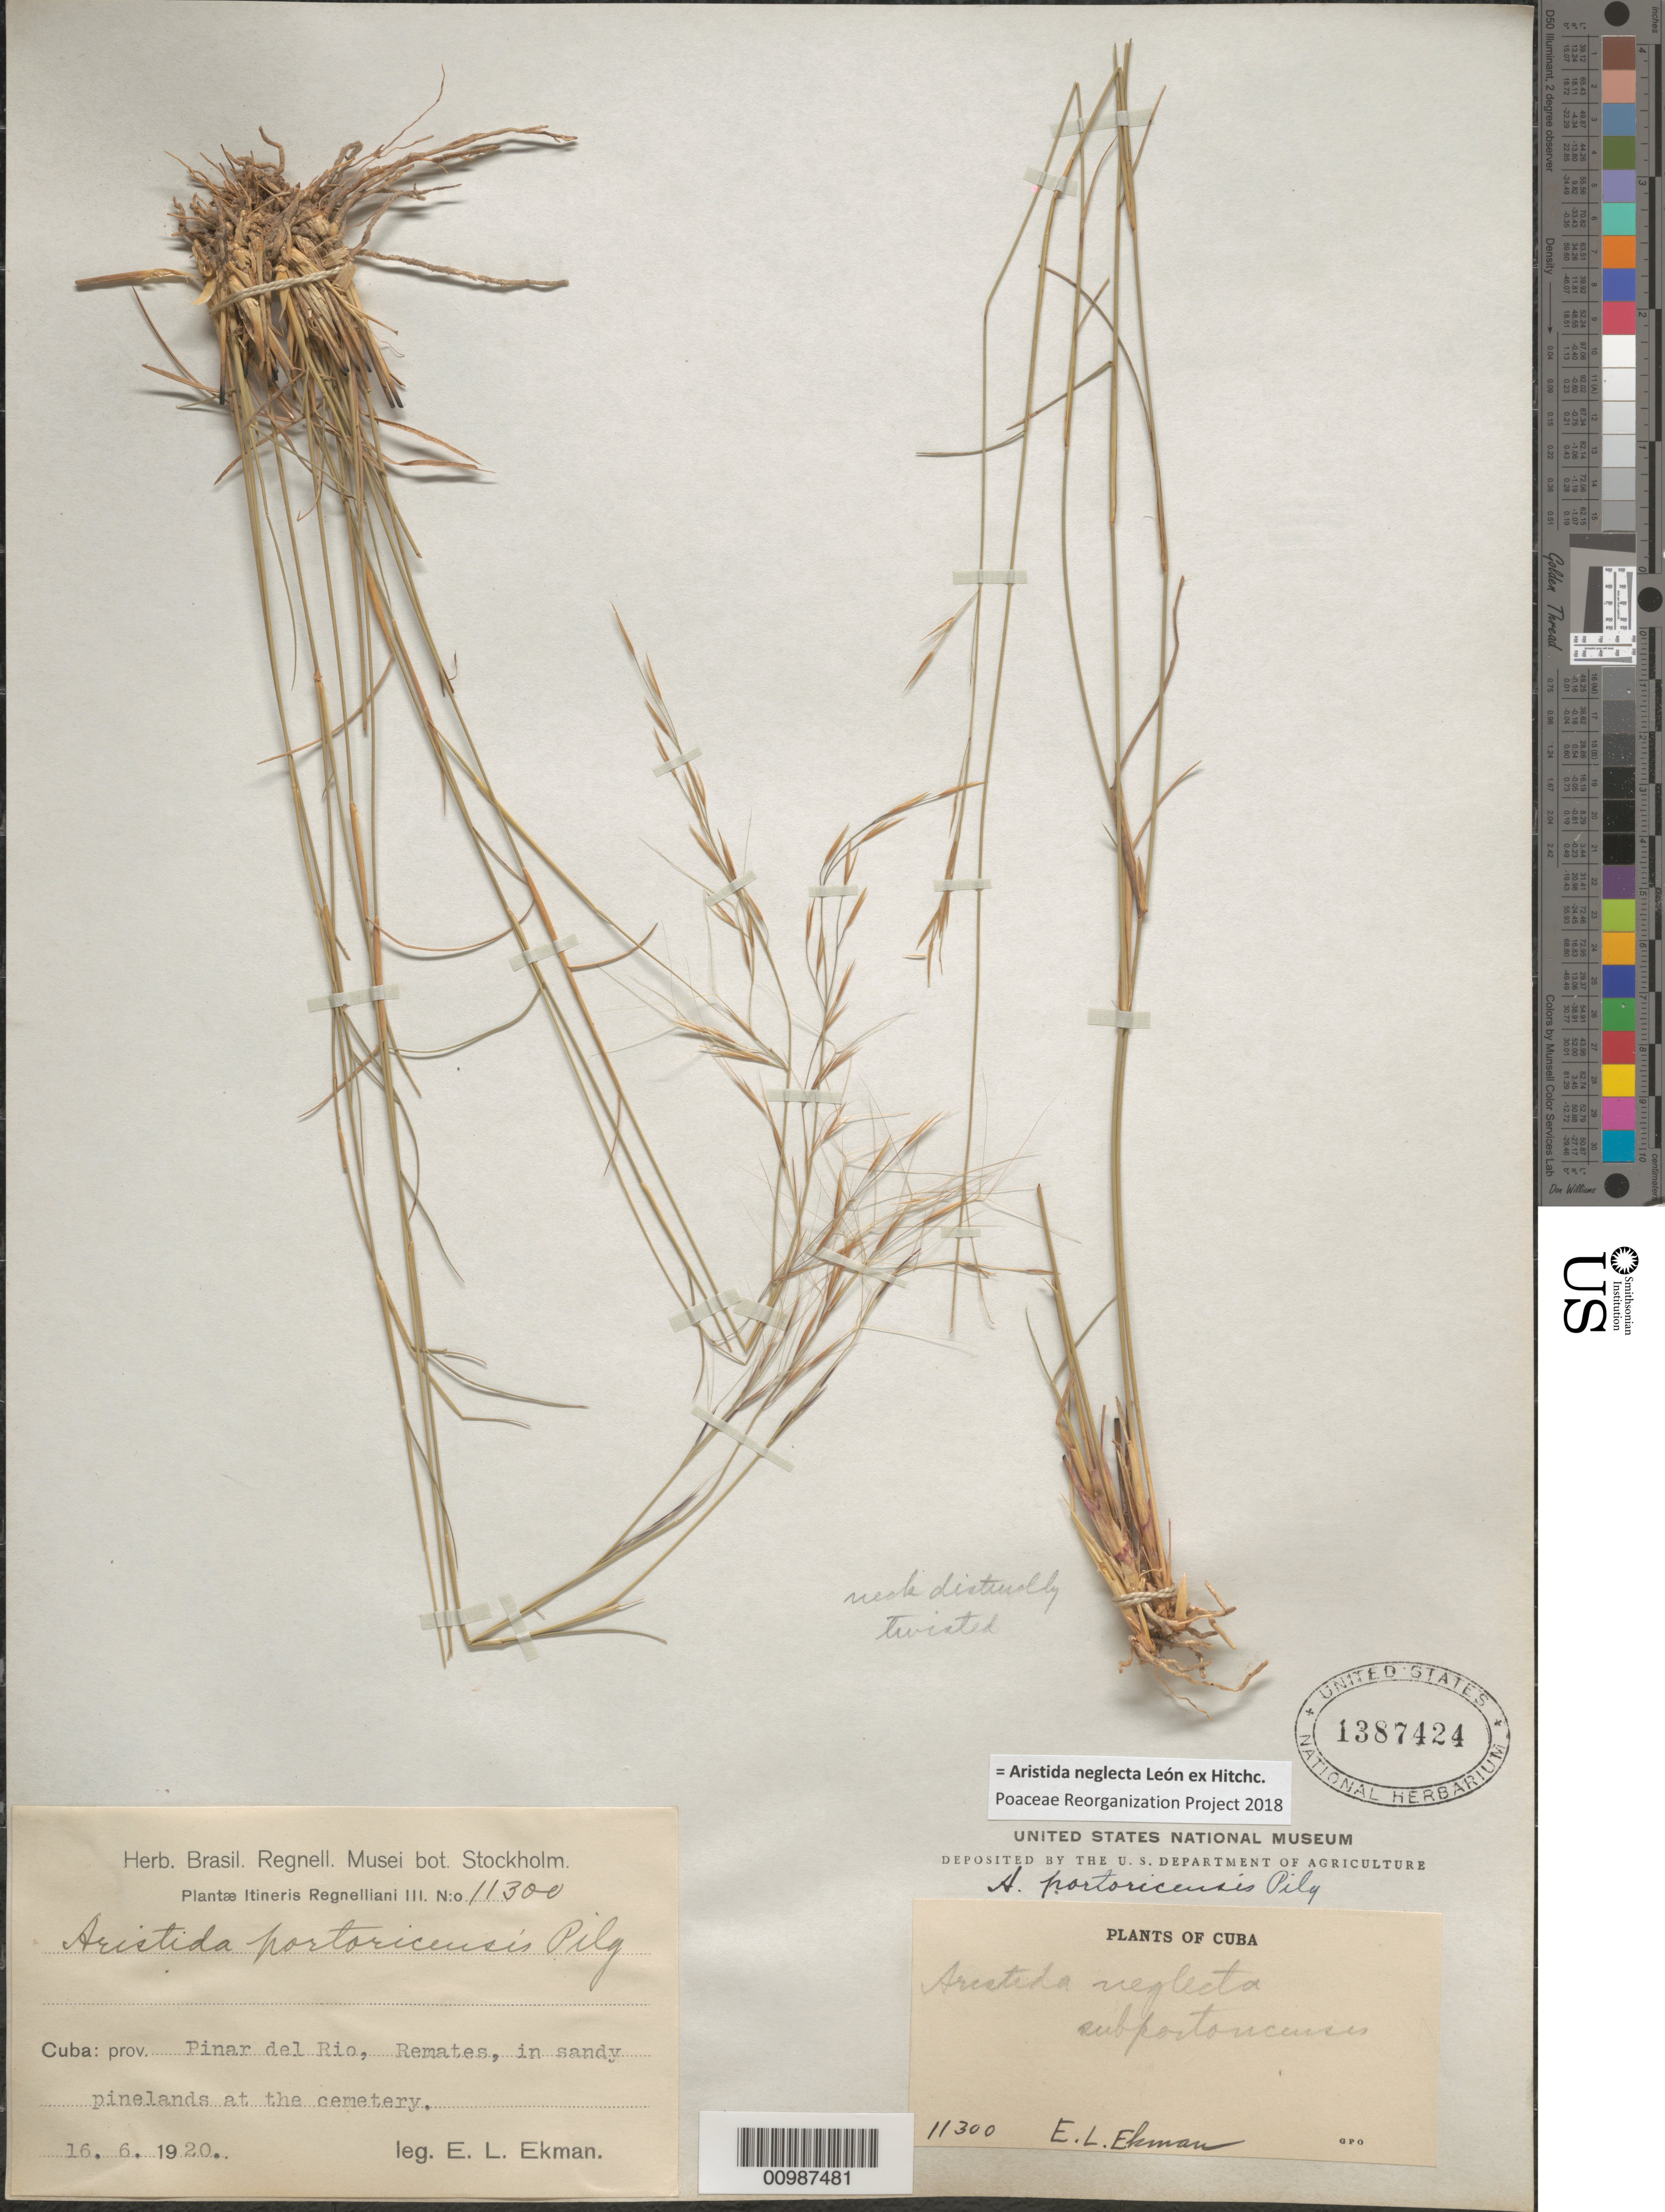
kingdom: Plantae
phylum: Tracheophyta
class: Liliopsida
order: Poales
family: Poaceae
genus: Aristida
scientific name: Aristida neglecta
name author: León ex Hitchc.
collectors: E. L. Ekman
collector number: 11300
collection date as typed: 16 Jun 1920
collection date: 1920-06-16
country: Cuba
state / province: Pinar del Rio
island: Cuba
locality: Remates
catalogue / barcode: US 1387424